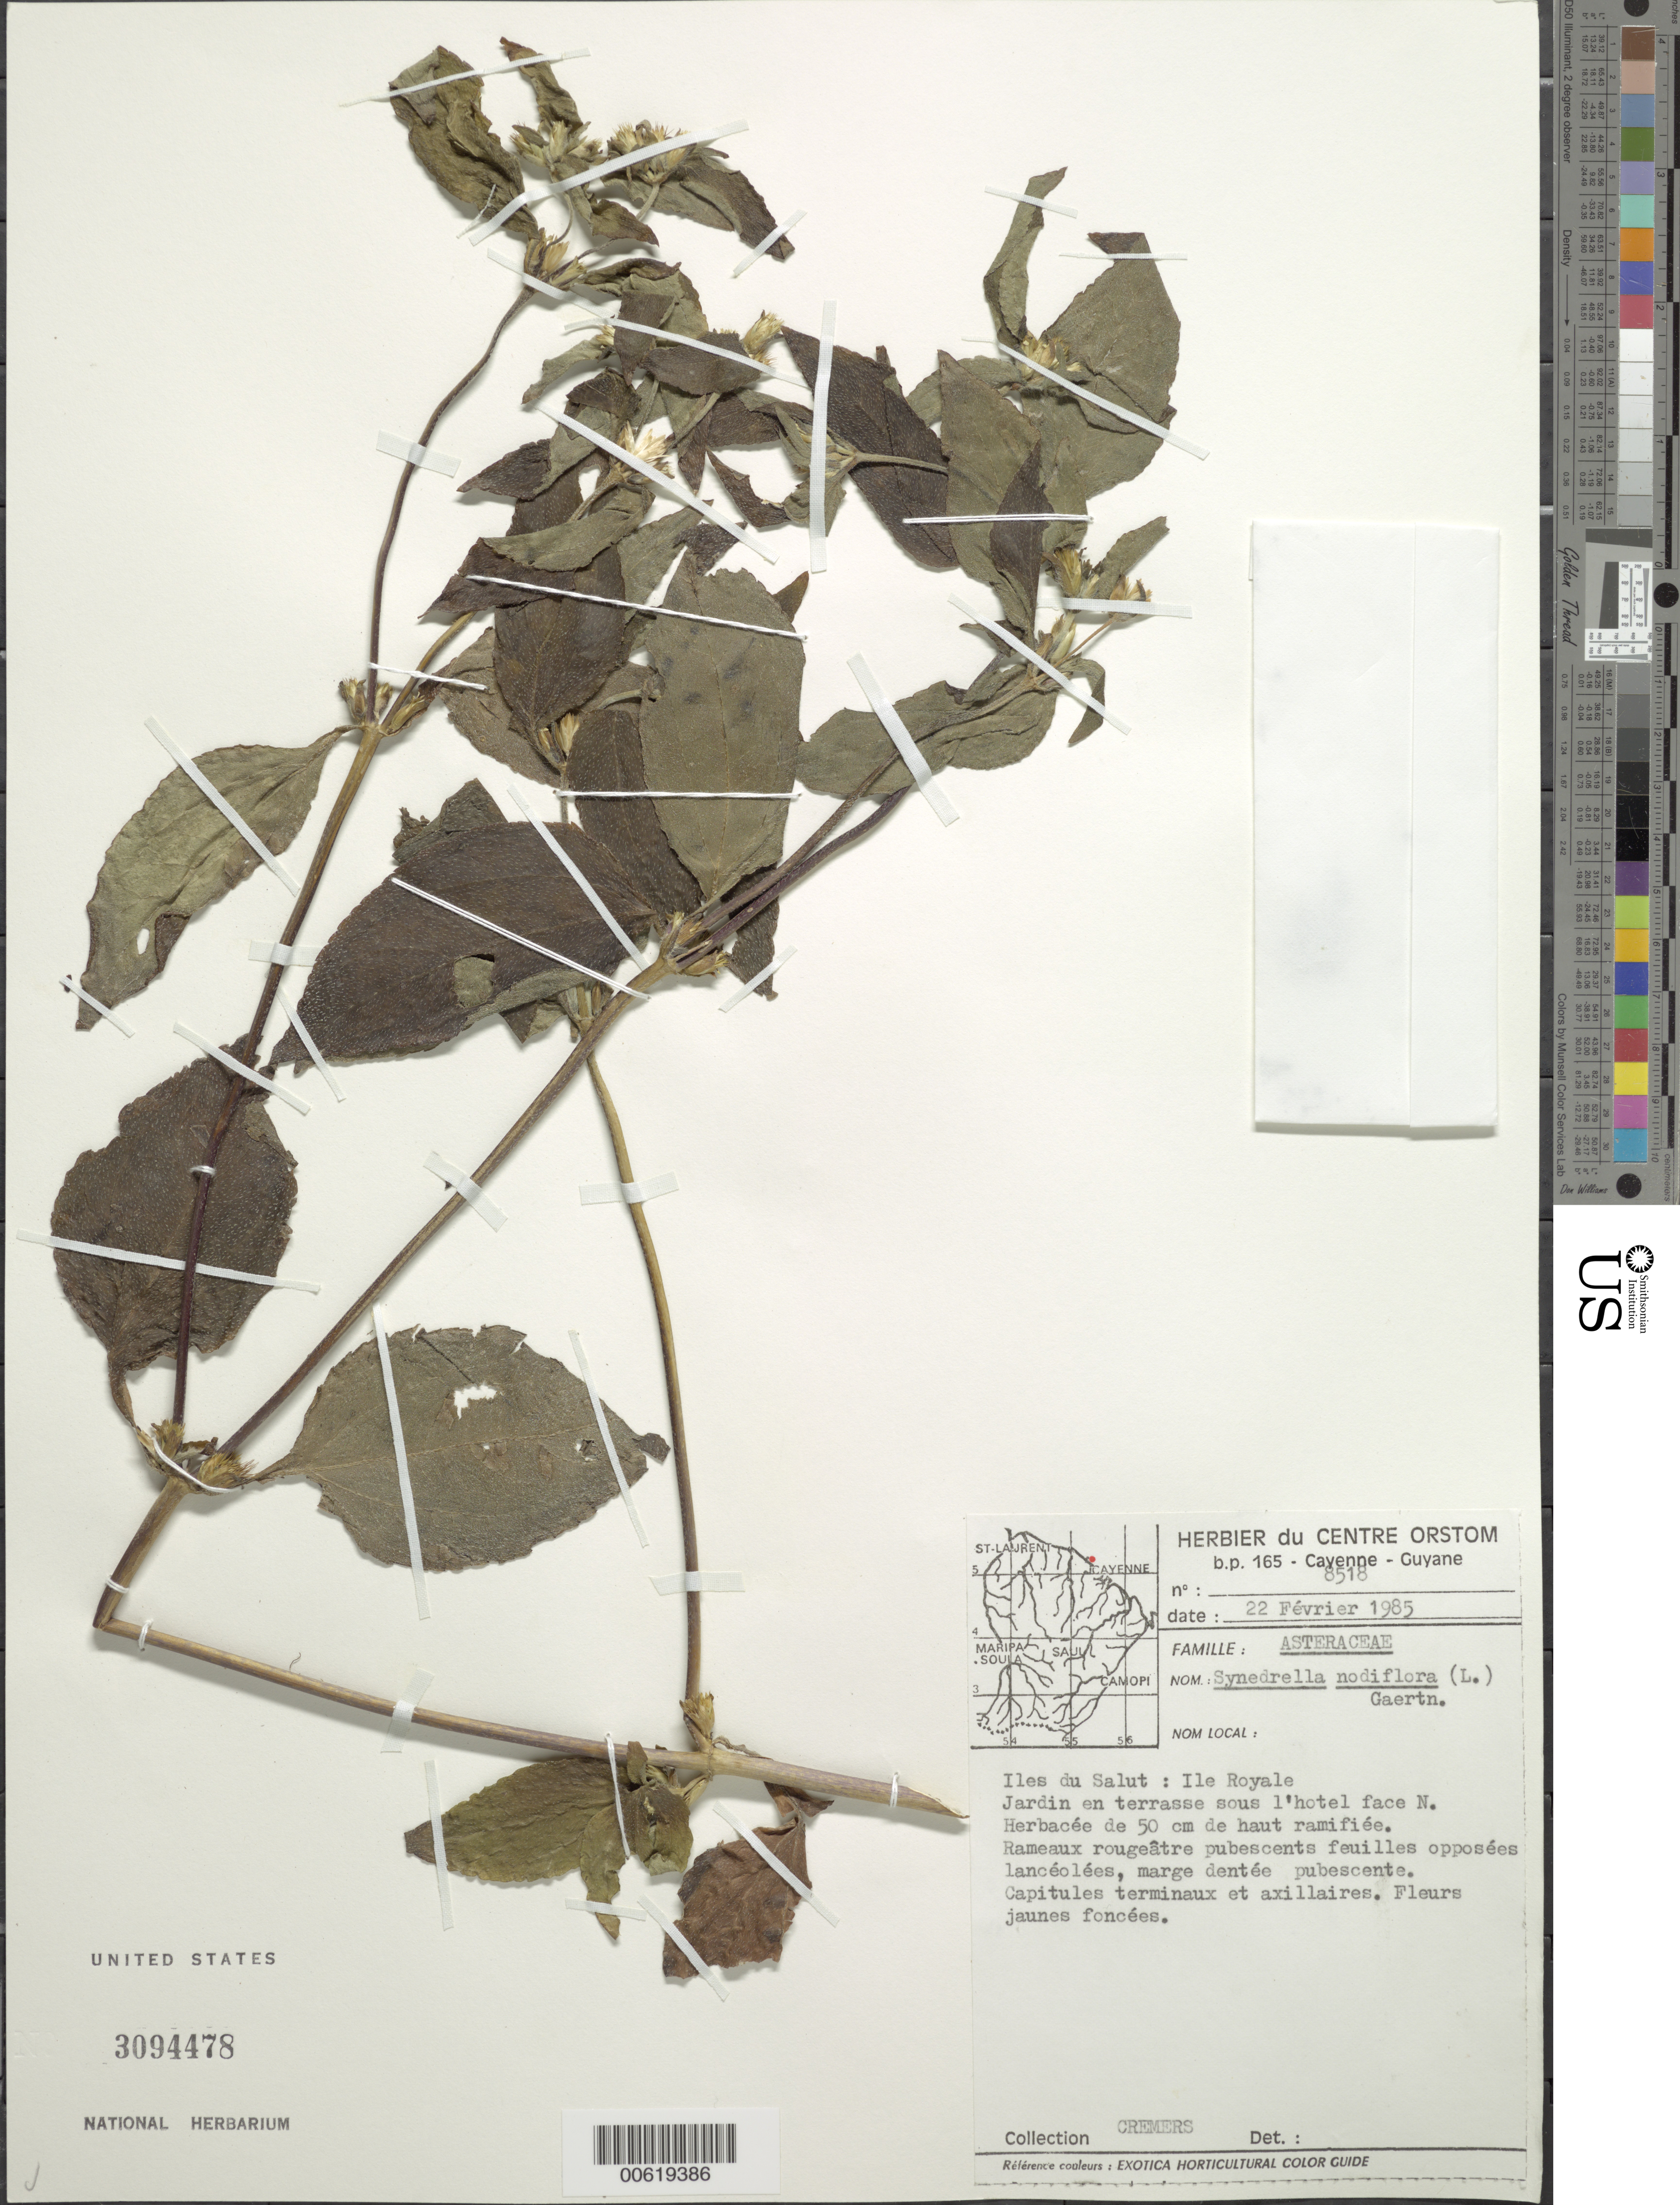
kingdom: Plantae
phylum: Tracheophyta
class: Magnoliopsida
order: Asterales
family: Asteraceae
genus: Synedrella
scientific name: Synedrella nodiflora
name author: (L.) Gaertn.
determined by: Pruski, J. F.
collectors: G. Cremers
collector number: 8518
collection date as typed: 22-Feb-85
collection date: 1985-02-22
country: French Guiana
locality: Iles du Salut, Ile Royale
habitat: Jardin en terrasse sous l'hotel face NE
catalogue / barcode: US 3094478